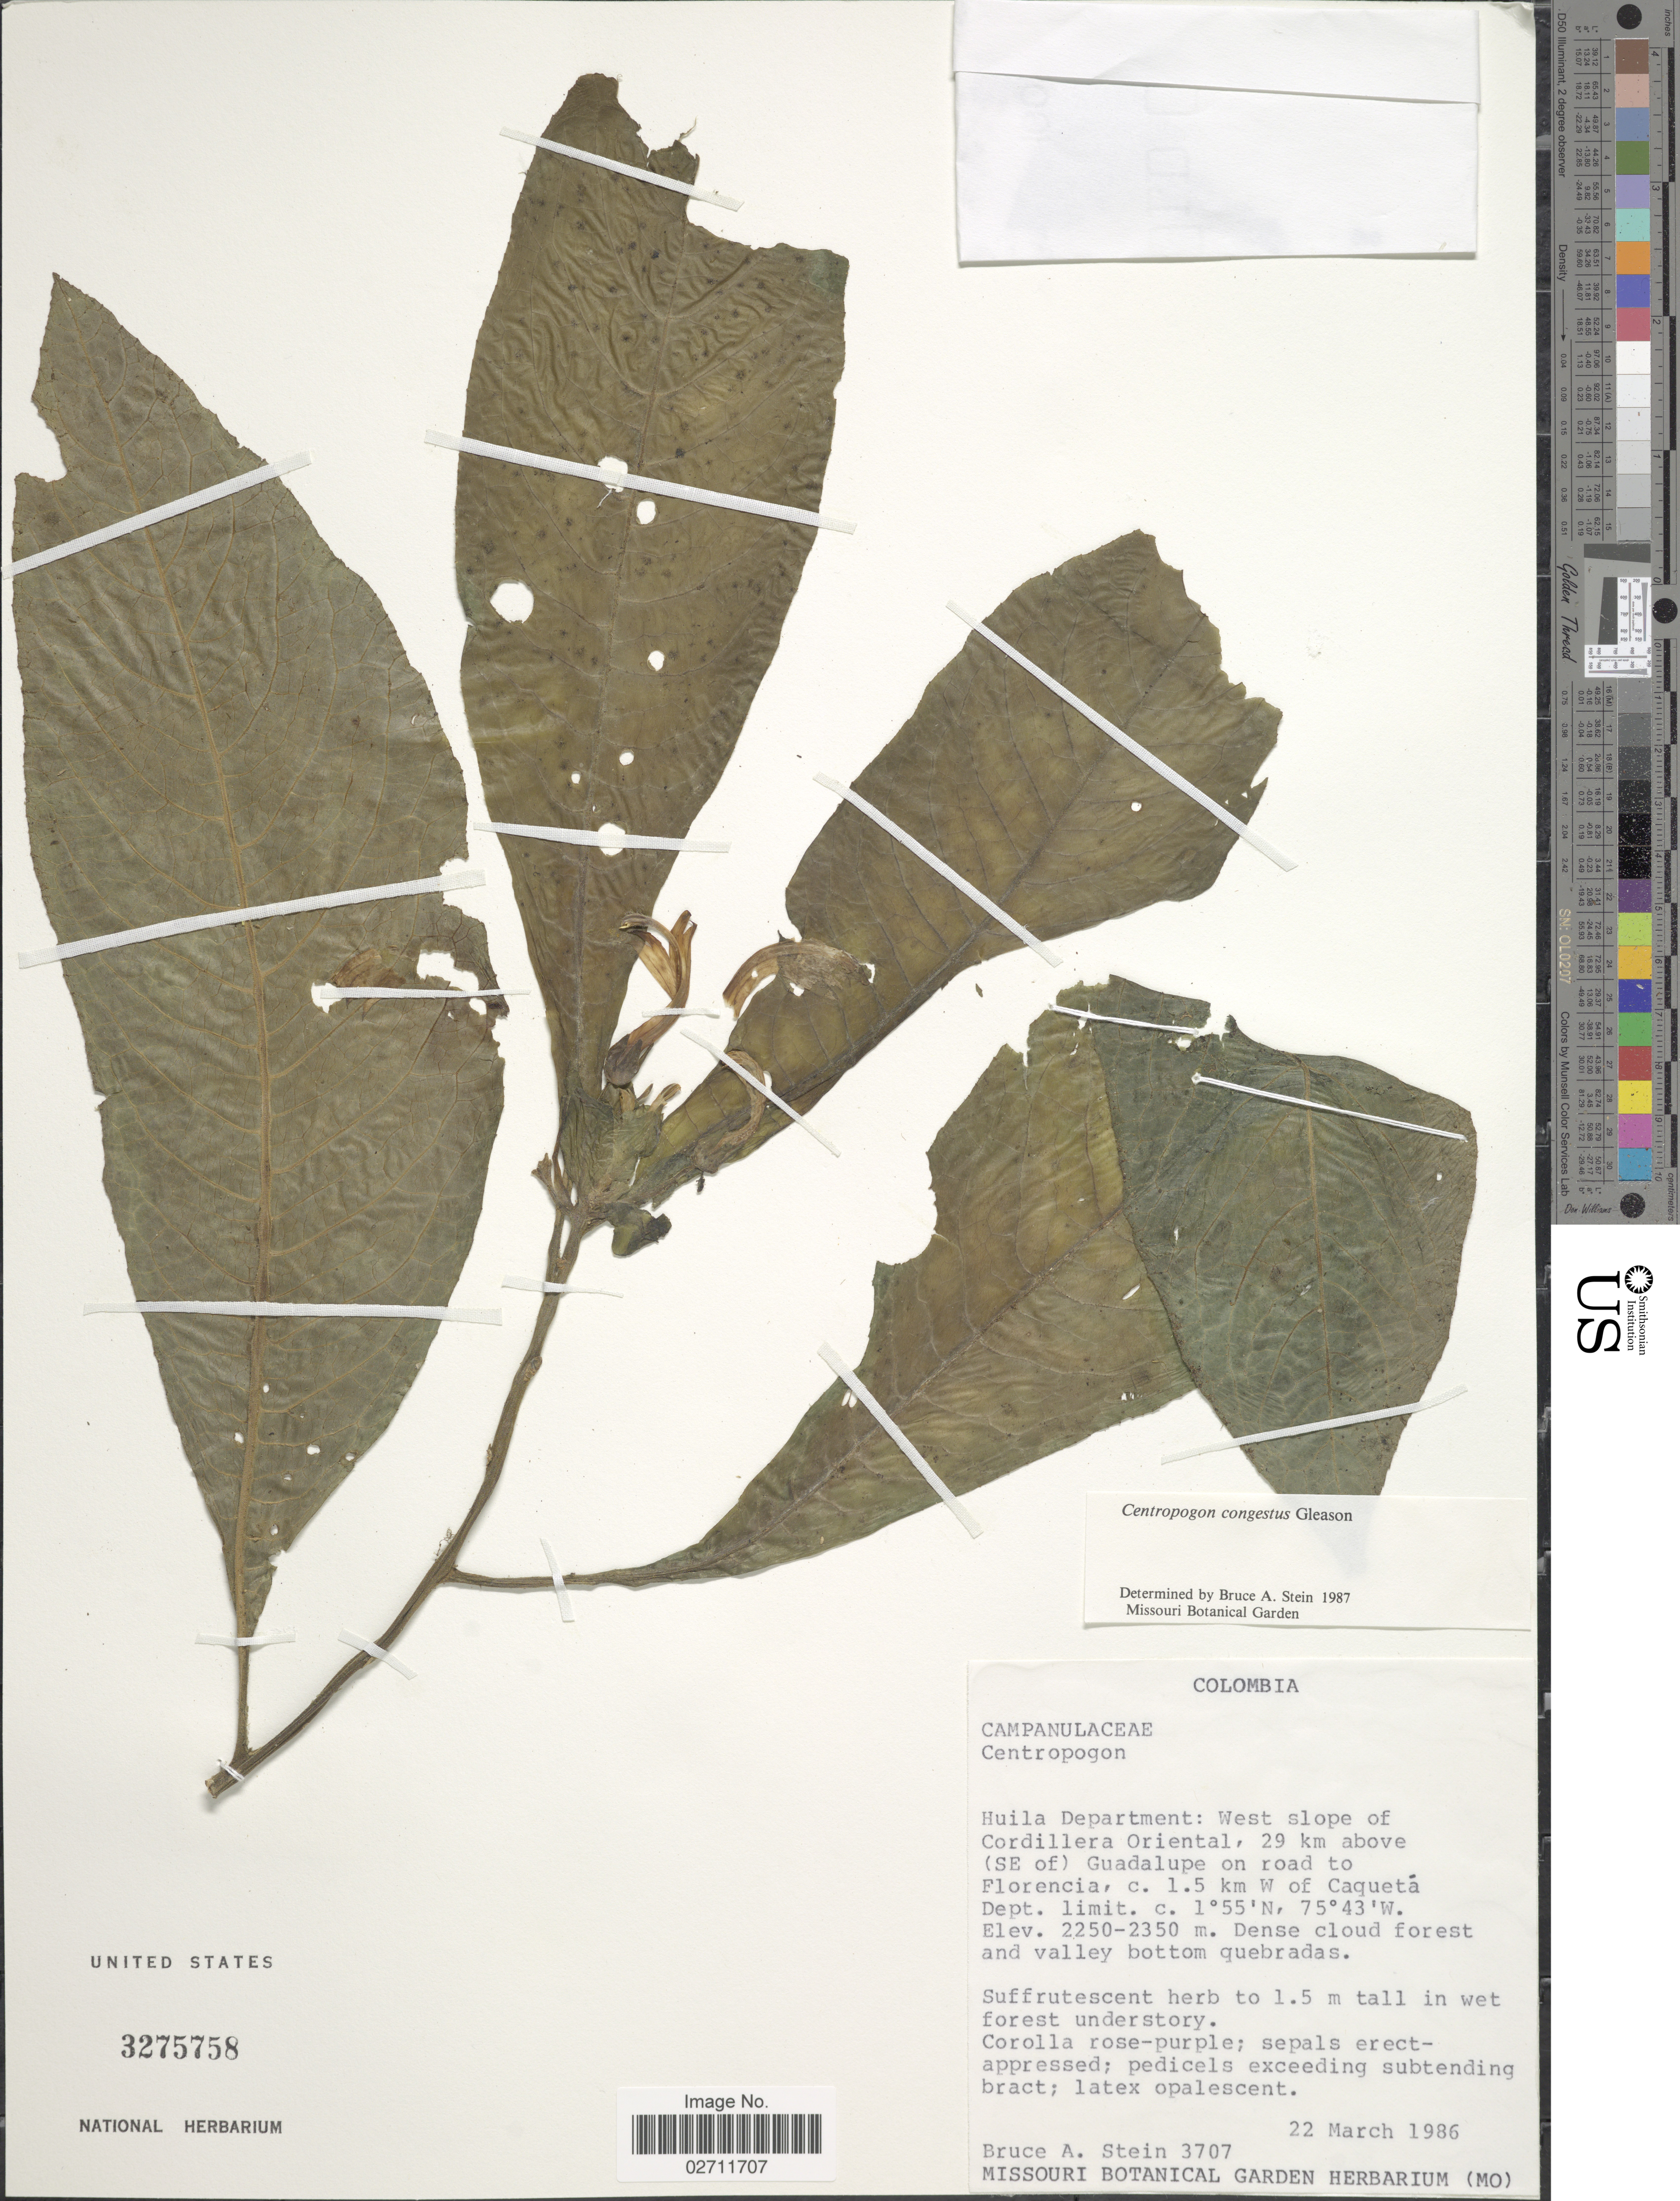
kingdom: Plantae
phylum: Tracheophyta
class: Magnoliopsida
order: Asterales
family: Campanulaceae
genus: Centropogon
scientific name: Centropogon congestus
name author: Gleason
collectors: B. A. Stein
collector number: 3707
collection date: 1986-03-22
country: Colombia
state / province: Huila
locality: East slope of Cordillera Central. 29 km above (SE of) Guadalupe on road to Florencia, c. 1.5 km W of Caqueta. Dept. Limit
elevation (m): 2250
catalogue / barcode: US 3275758